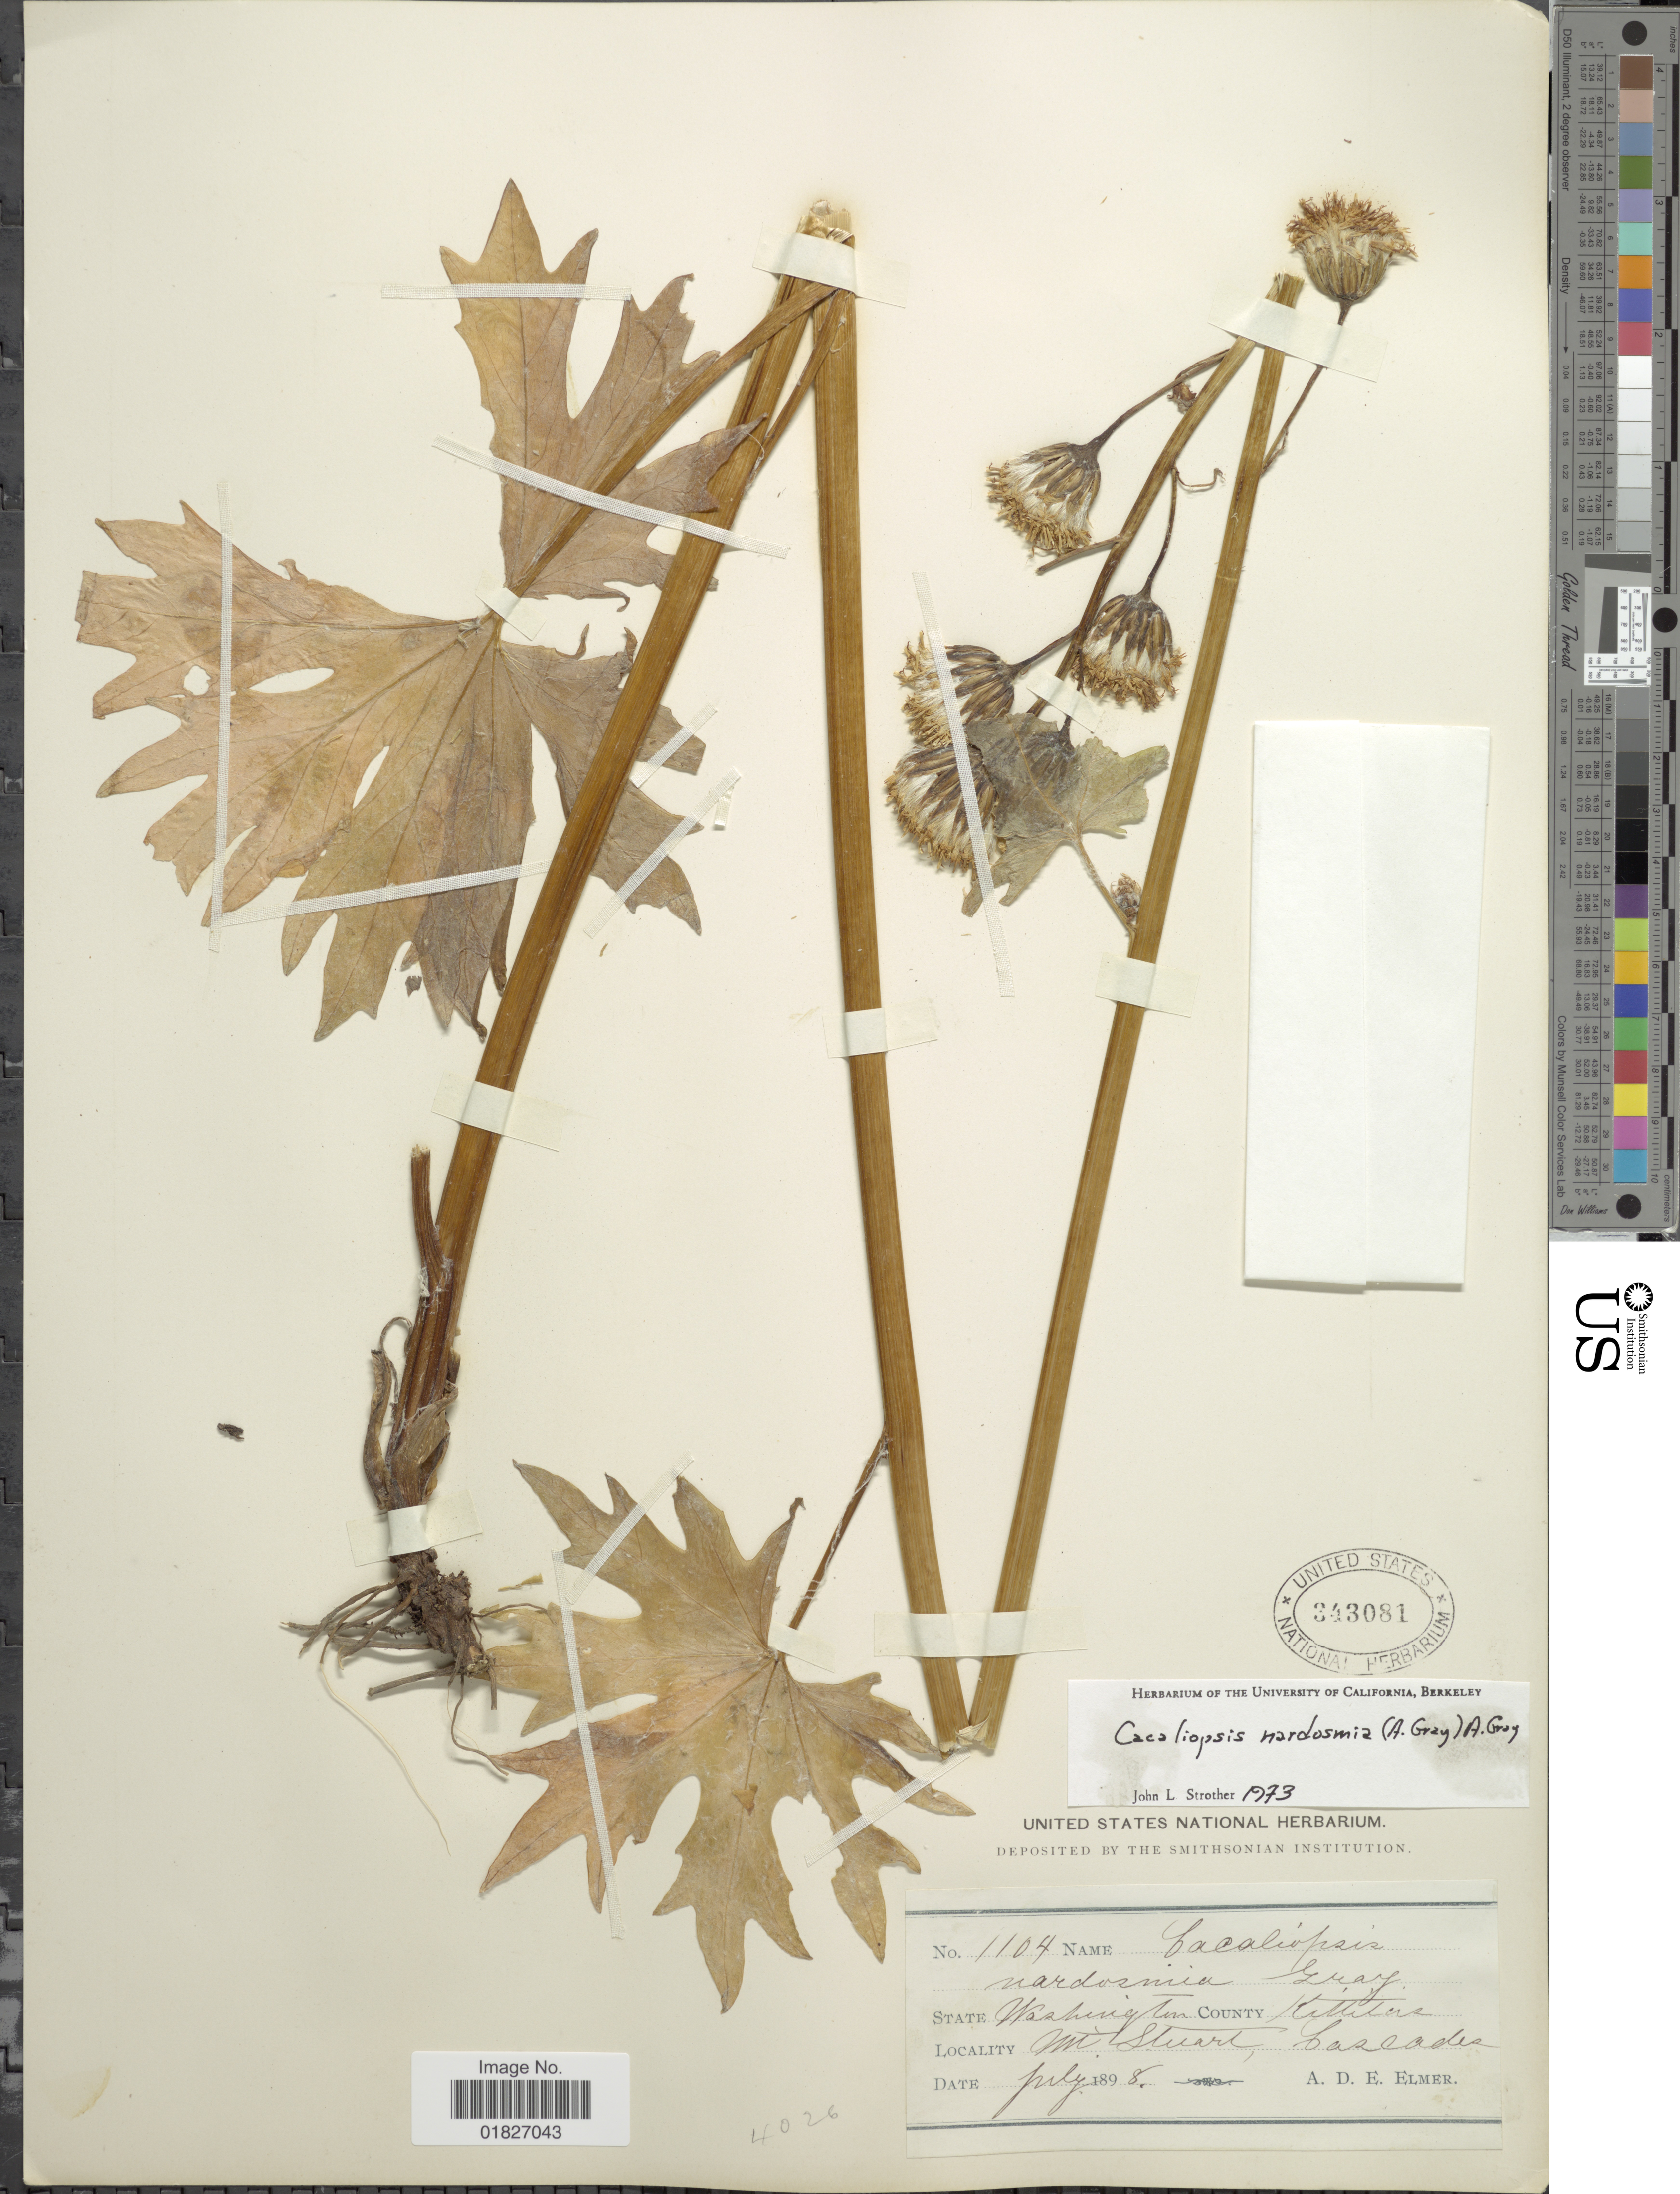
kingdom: Plantae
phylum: Tracheophyta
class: Magnoliopsida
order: Asterales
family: Asteraceae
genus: Cacaliopsis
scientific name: Cacaliopsis nardosmia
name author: A. Gray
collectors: A. D. E. Elmer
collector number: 1104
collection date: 1898-07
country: United States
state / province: Washington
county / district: Kittitas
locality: County Kittitas, Mt. Stuart, Cascades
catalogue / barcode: US 343081